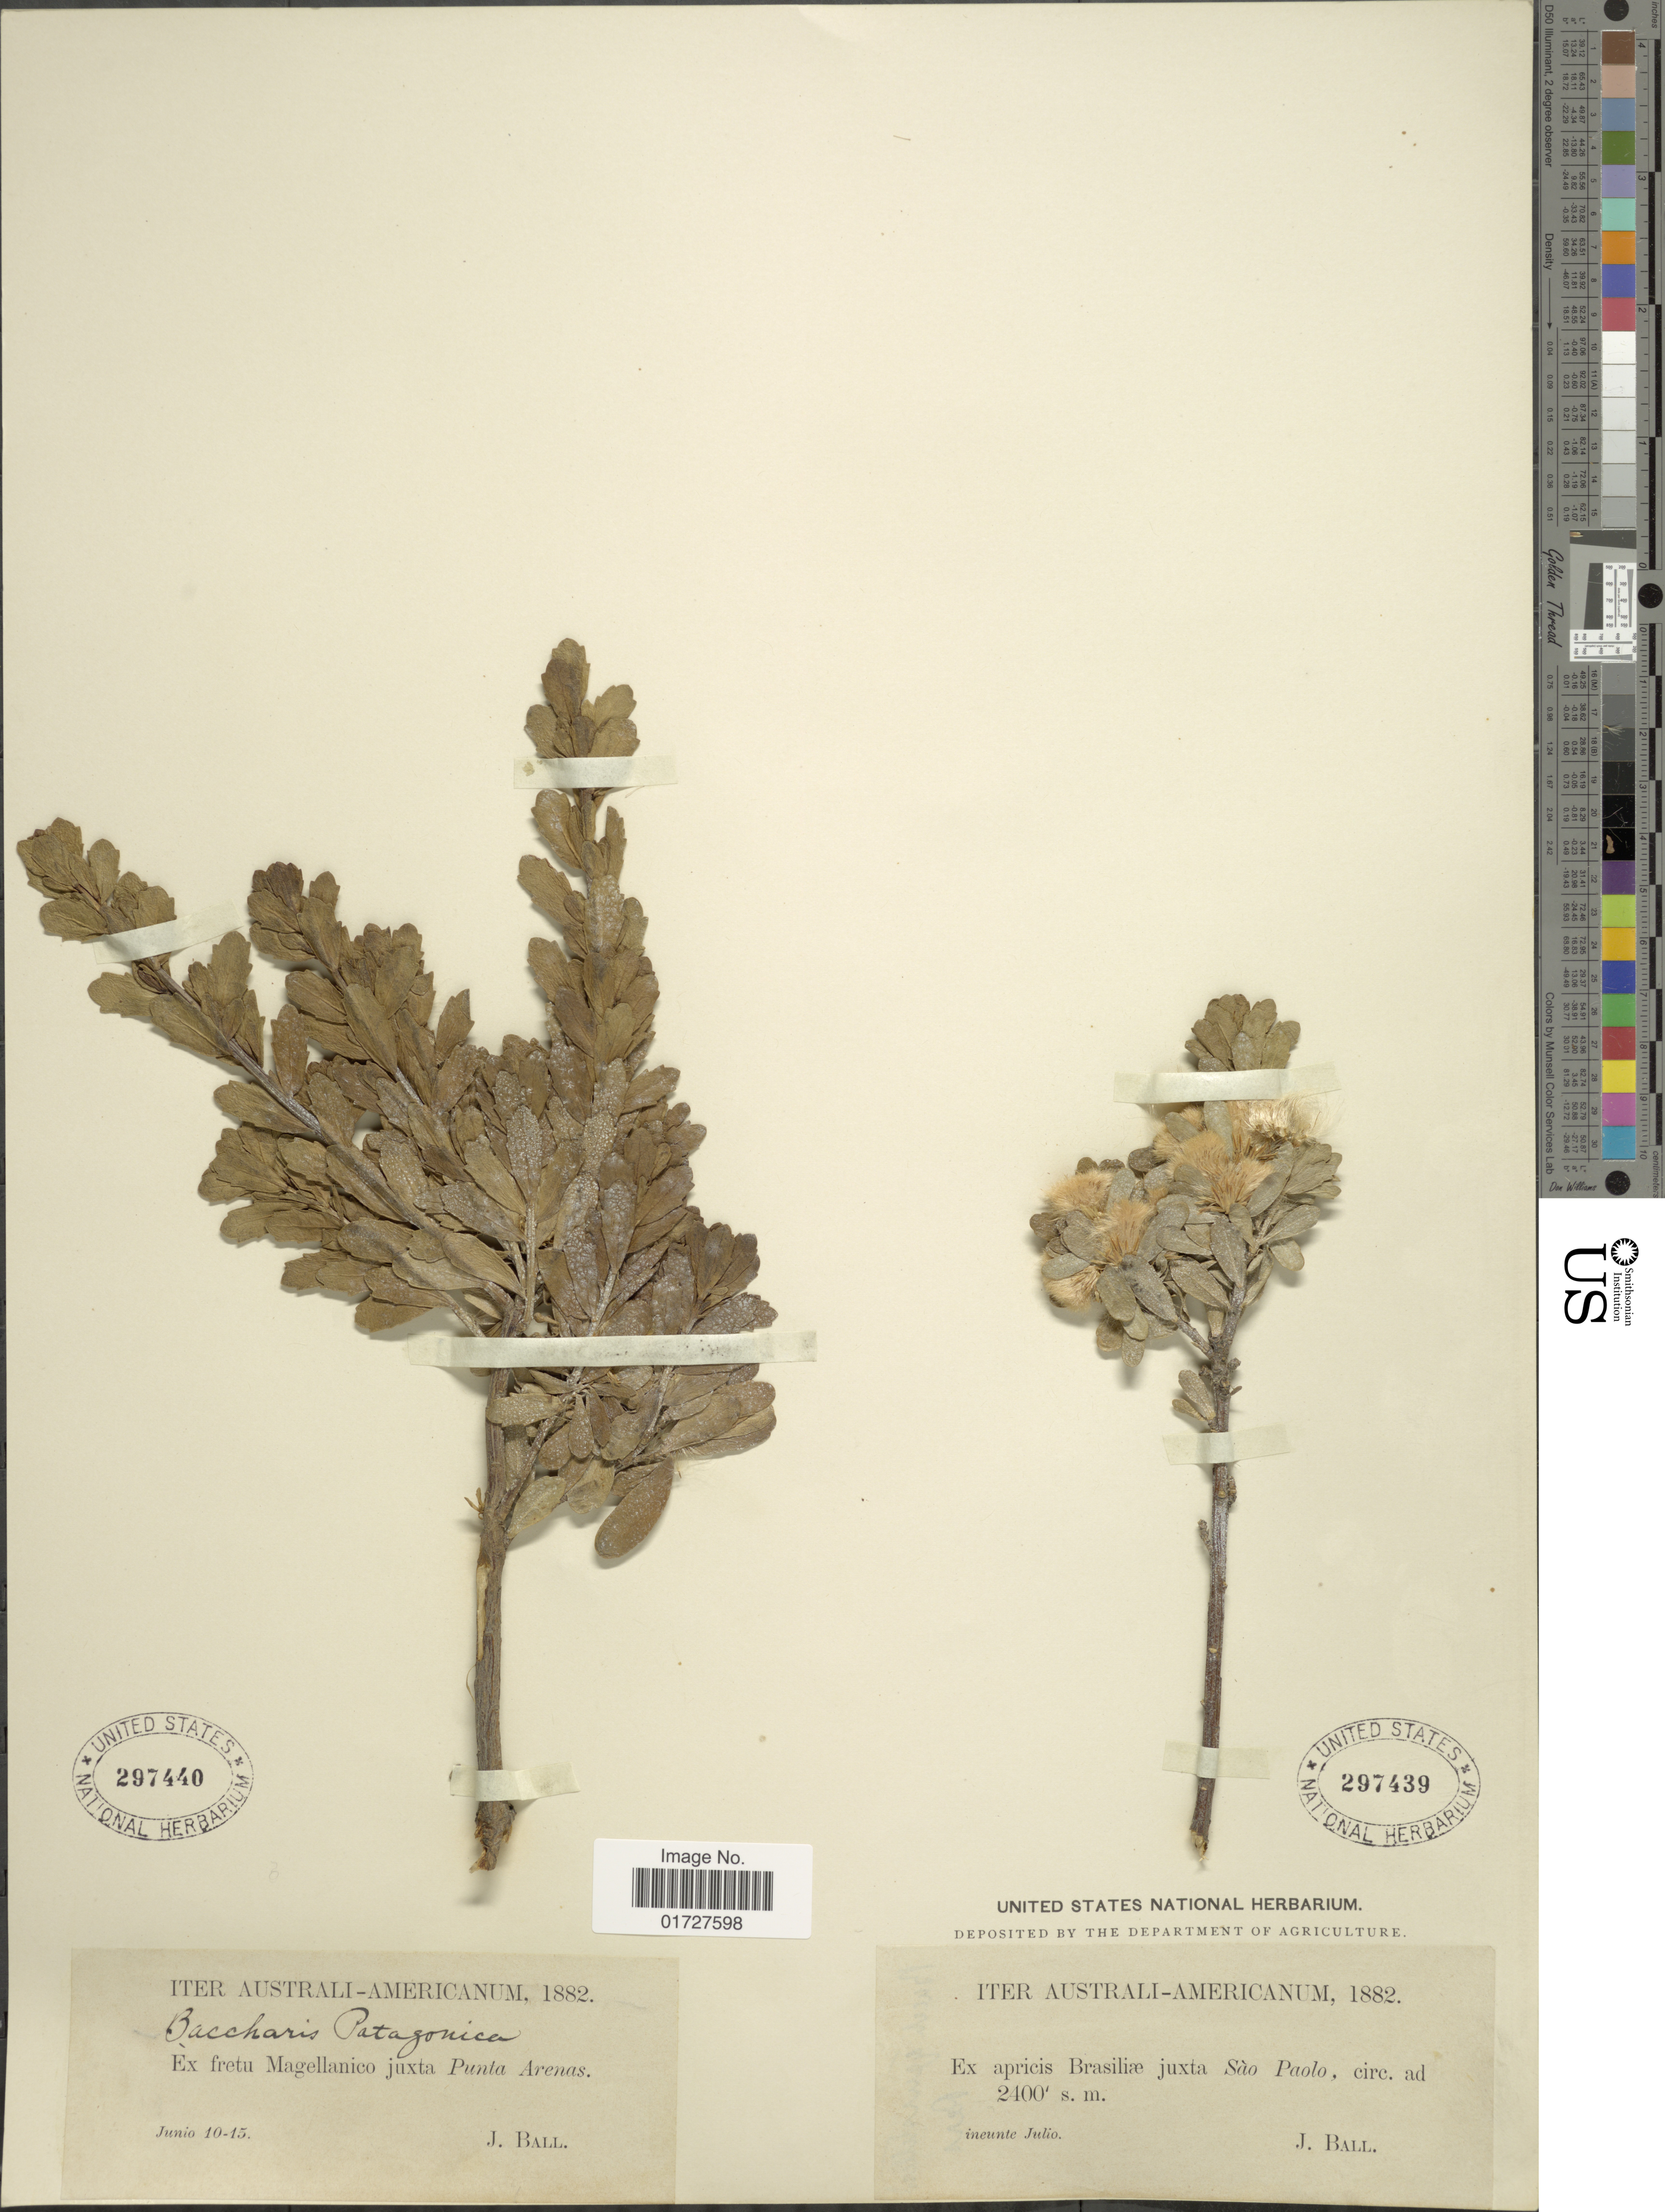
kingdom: Plantae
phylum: Tracheophyta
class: Magnoliopsida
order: Asterales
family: Asteraceae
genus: Baccharis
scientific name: Baccharis patagonica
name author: Hook. & Arn.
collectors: J. Ball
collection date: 1882-06-10/1882-06-15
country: Chile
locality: Australi-Americanum, Magellanico juxta Punta Arenas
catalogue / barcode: US 297440